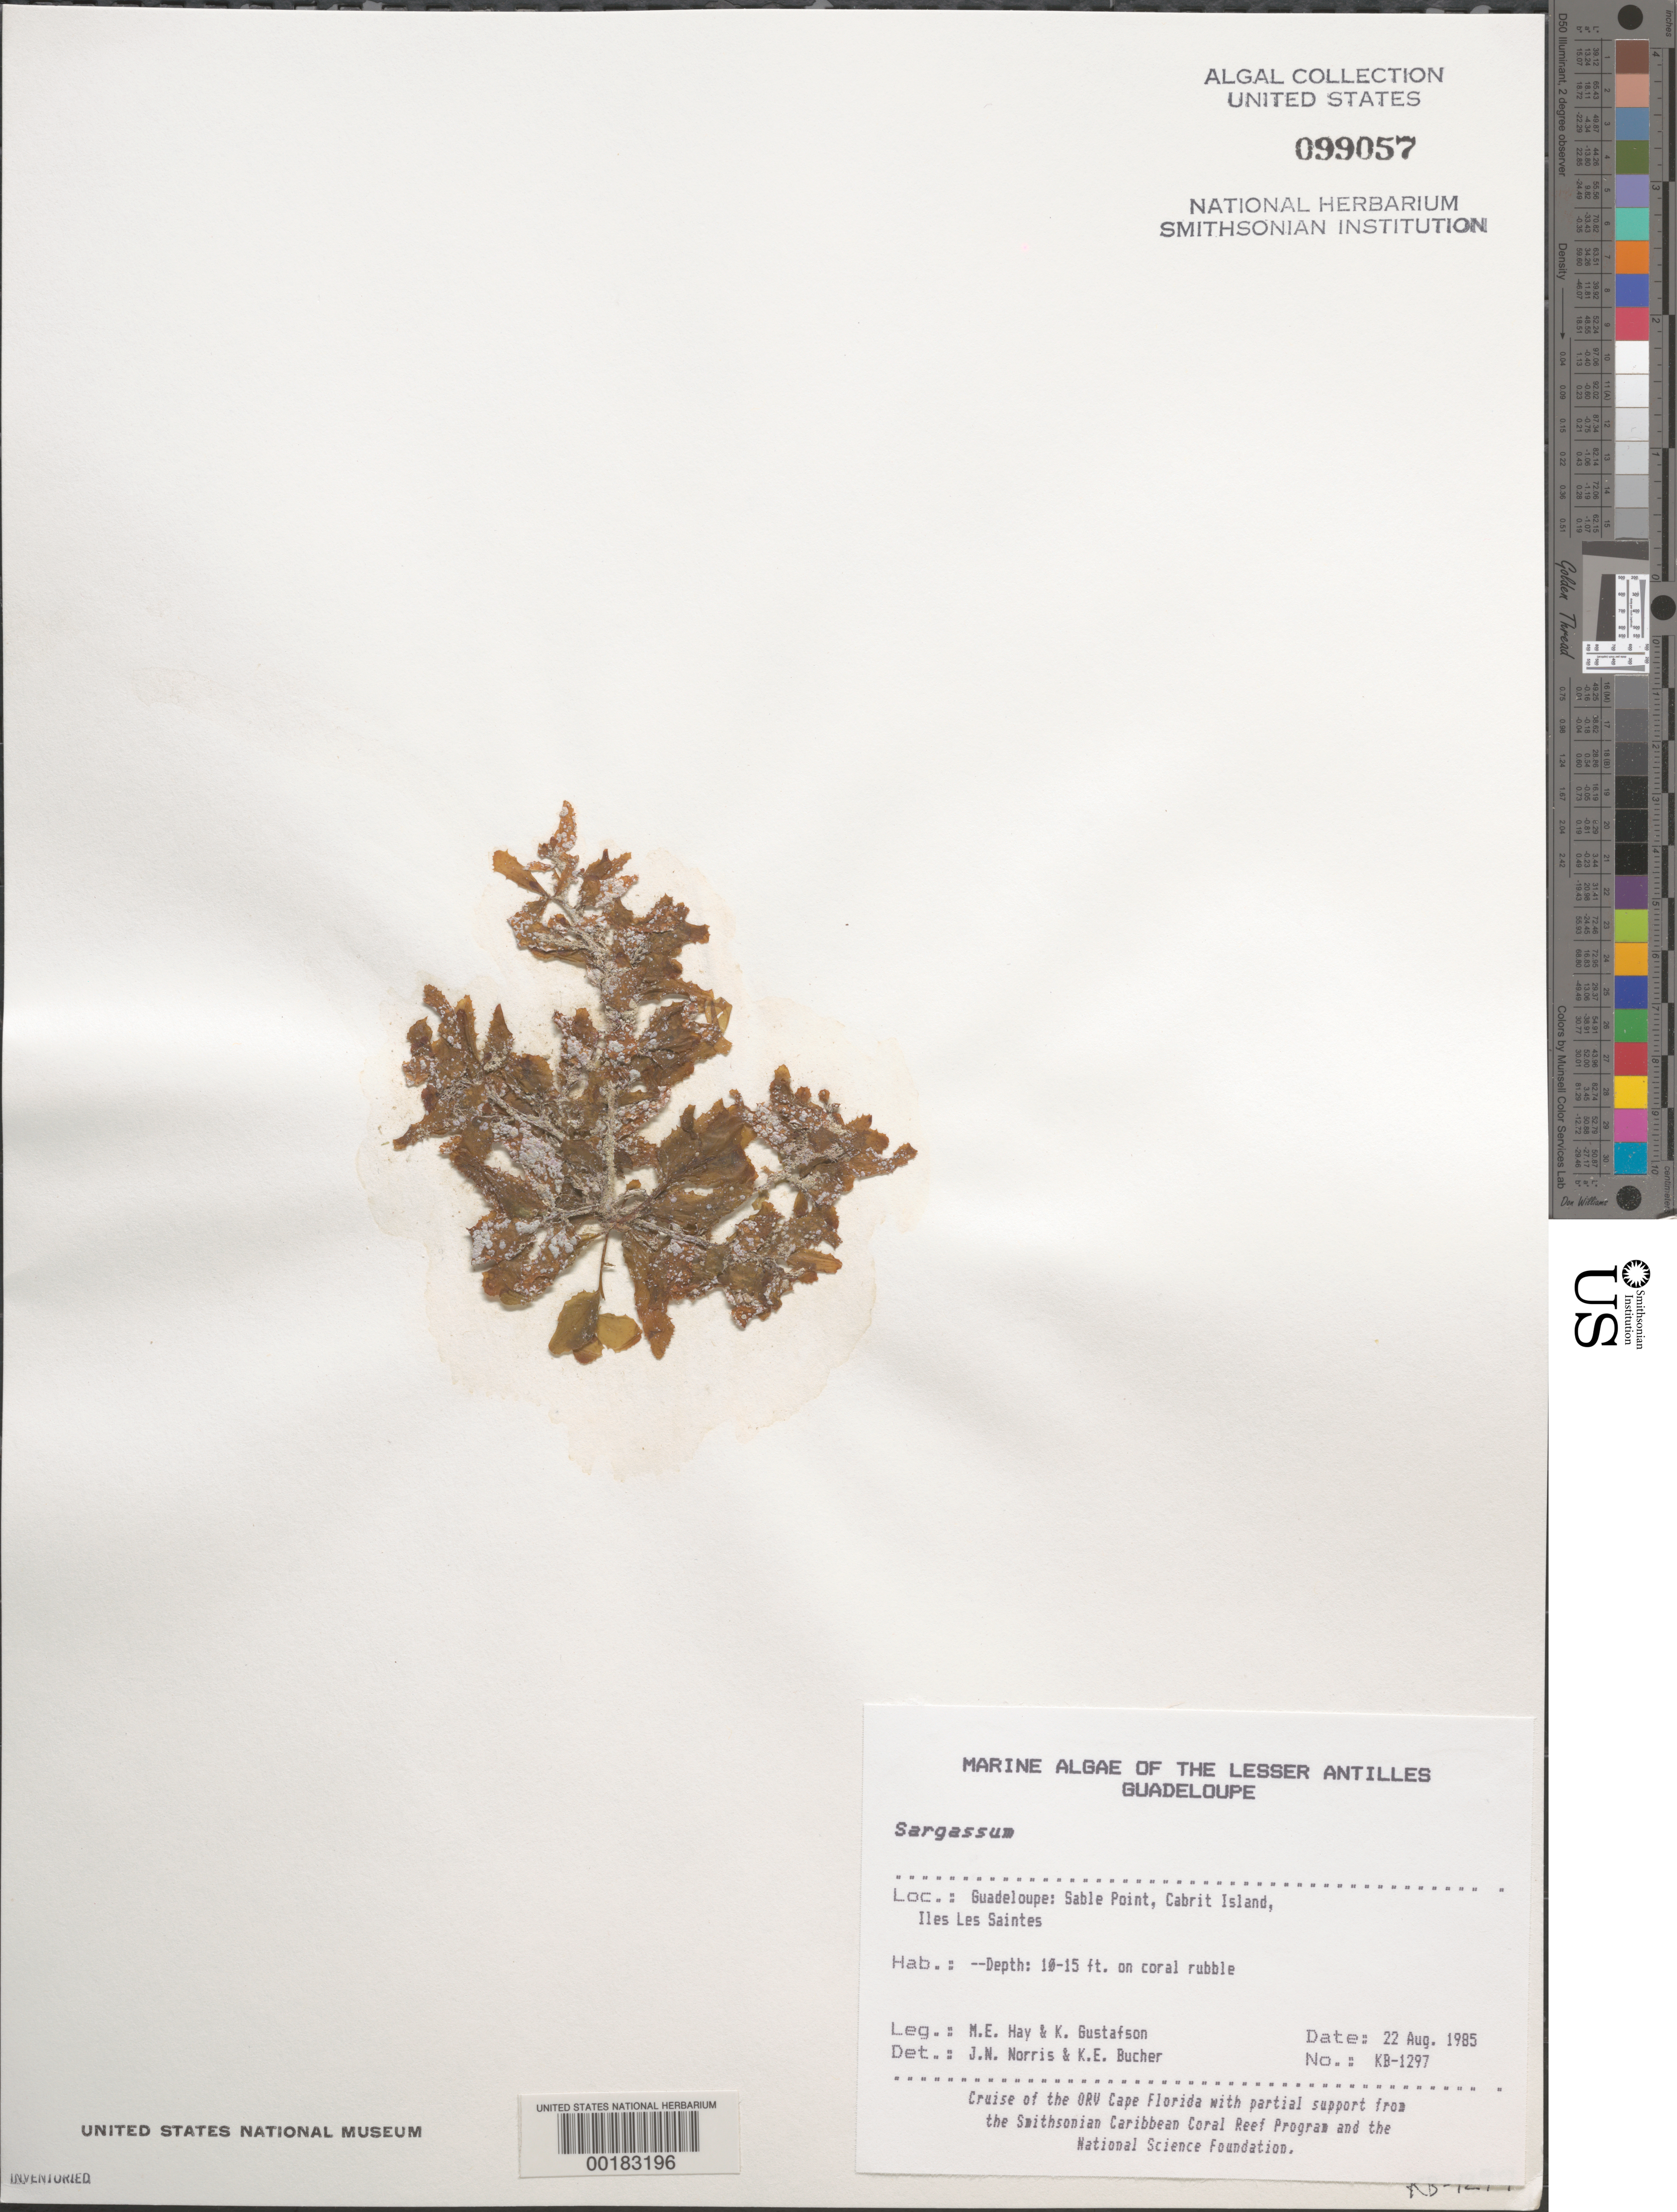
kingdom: Chromista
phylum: Ochrophyta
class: Phaeophyceae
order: Fucales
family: Sargassaceae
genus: Sargassum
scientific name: Sargassum sp.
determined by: Norris, J. N.; Bucher, K. E.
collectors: M. E. Hay & K. Gustafson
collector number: KB-1297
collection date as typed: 22 Aug 1985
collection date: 1985-08-22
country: Guadeloupe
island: Cabrit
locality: Sable Point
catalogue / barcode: US 99057